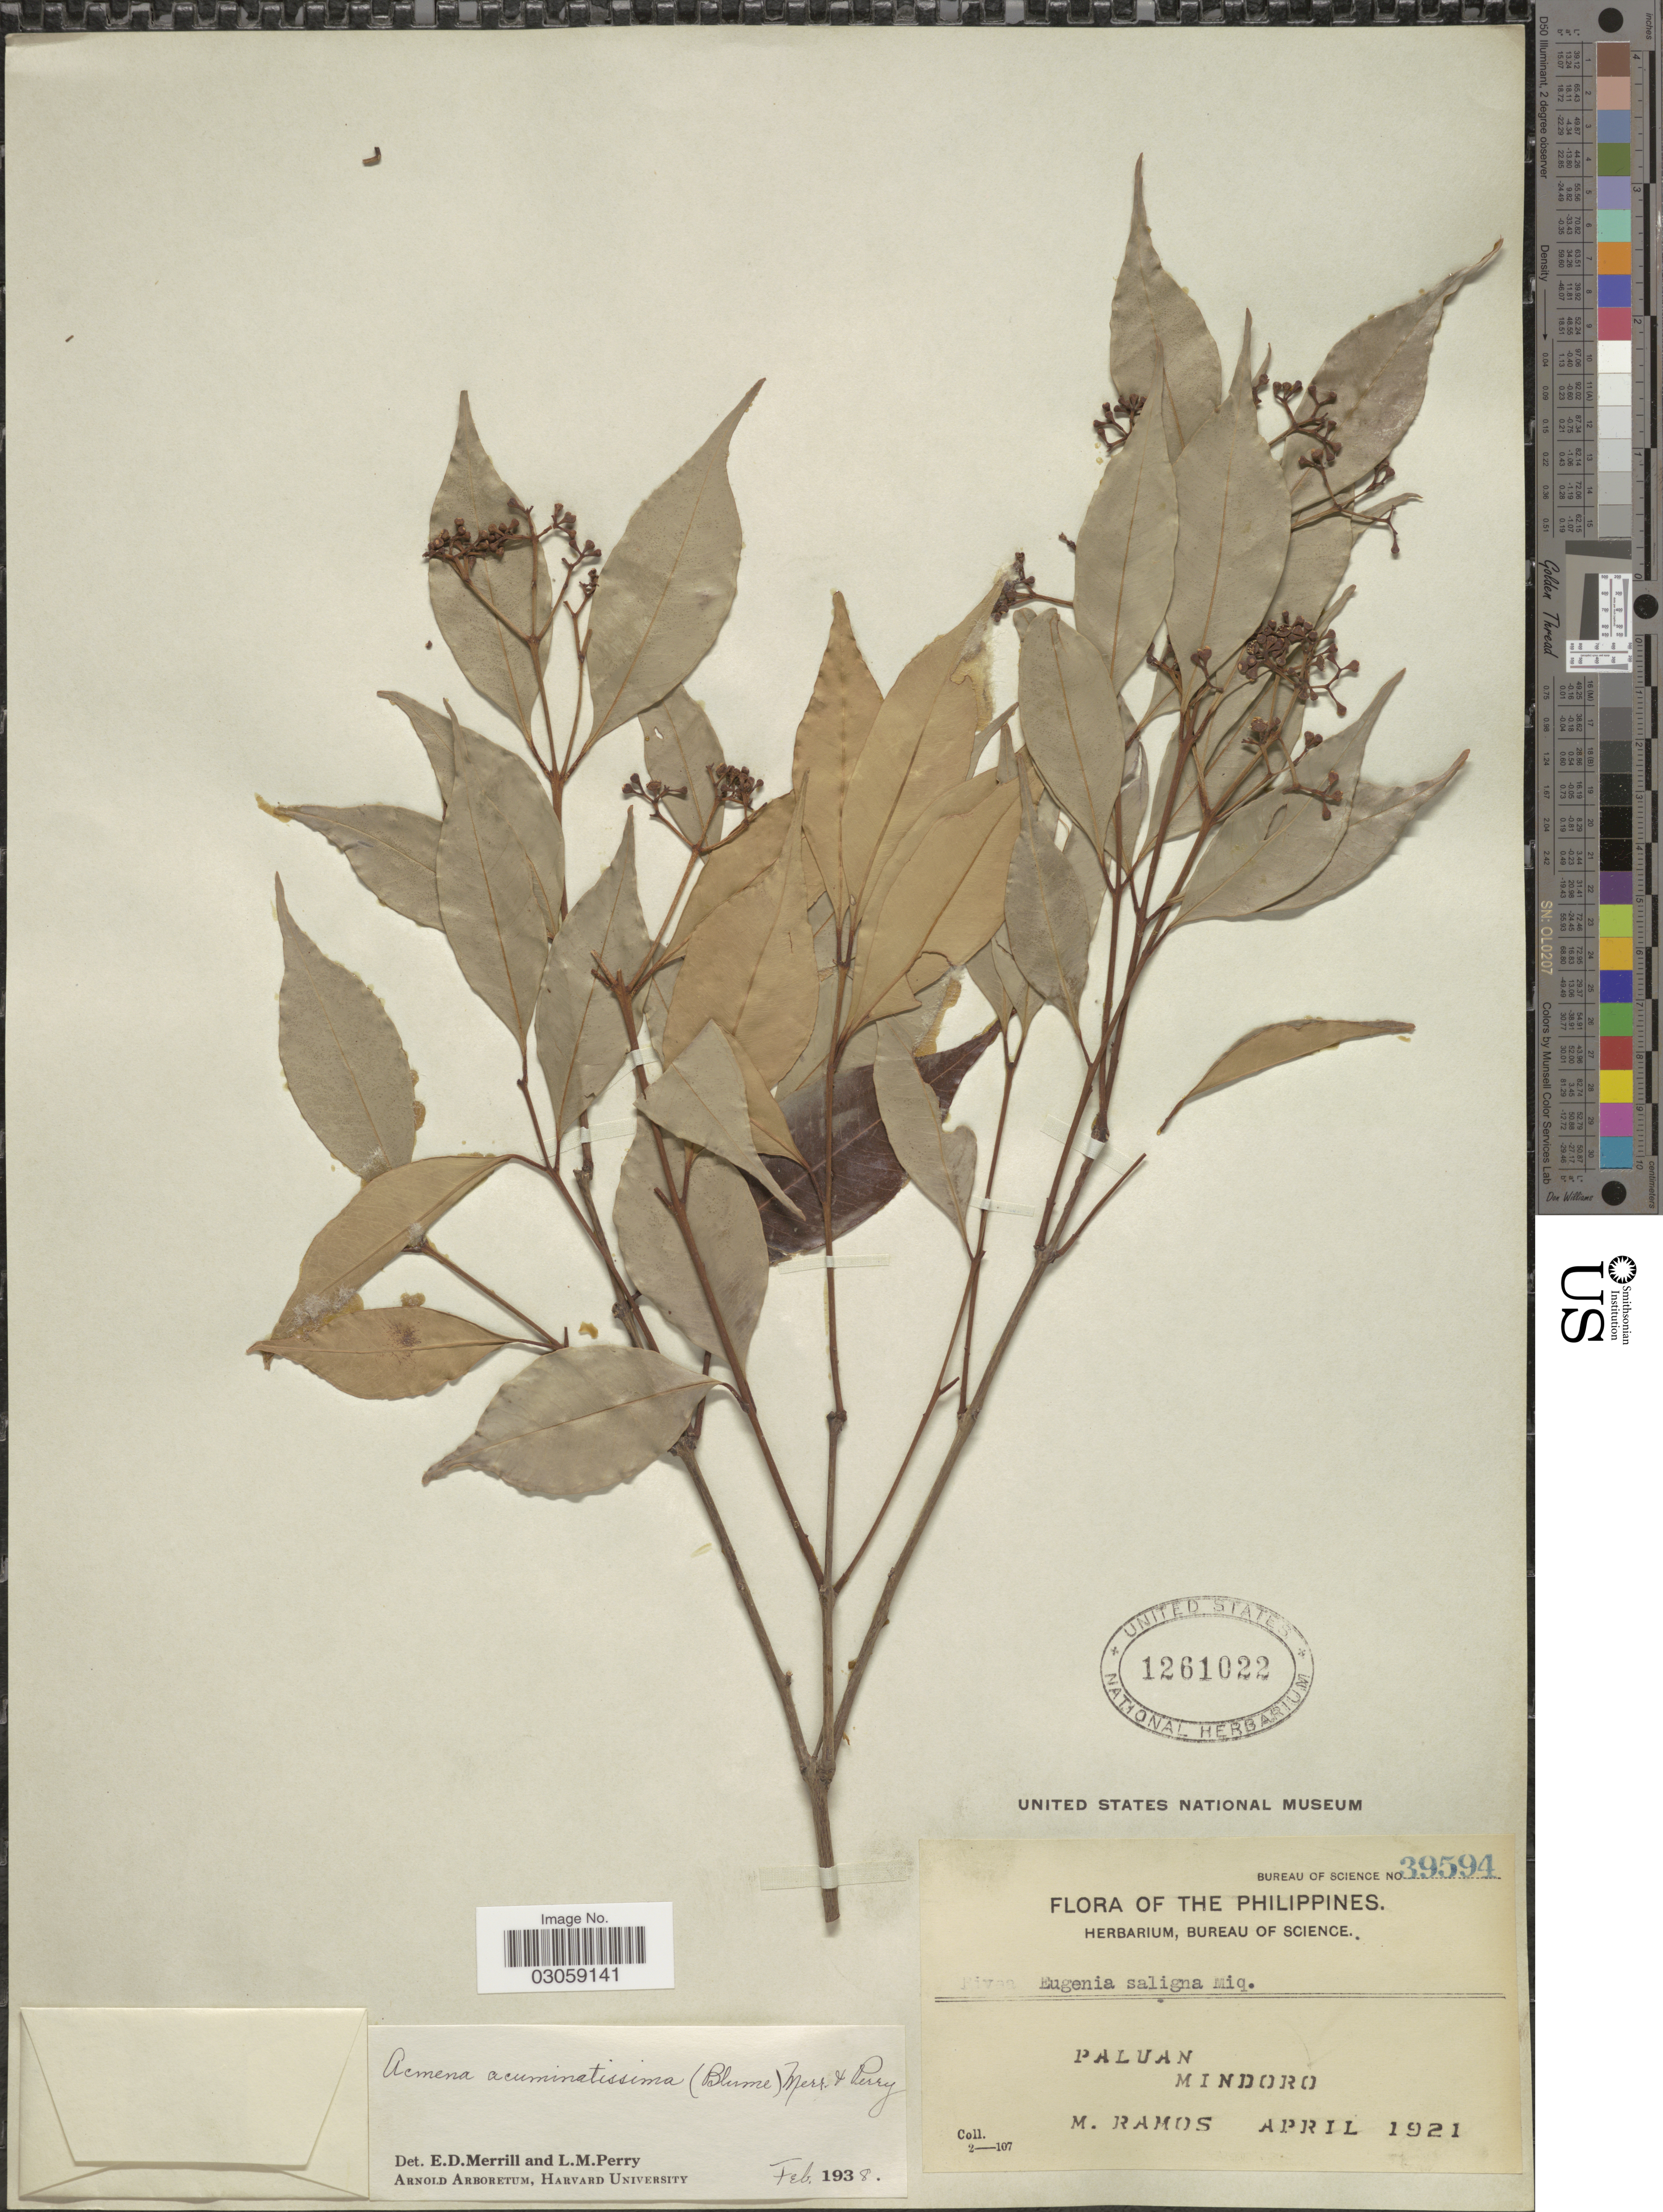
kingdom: Plantae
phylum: Tracheophyta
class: Magnoliopsida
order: Myrtales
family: Myrtaceae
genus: Syzygium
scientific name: Syzygium acuminatissimum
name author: (Blume) DC.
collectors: M. Ramos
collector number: Bureau of Science 39594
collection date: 1921-04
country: Philippines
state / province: Mimaropa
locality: Paluan, Mindoro.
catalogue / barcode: US 1261022